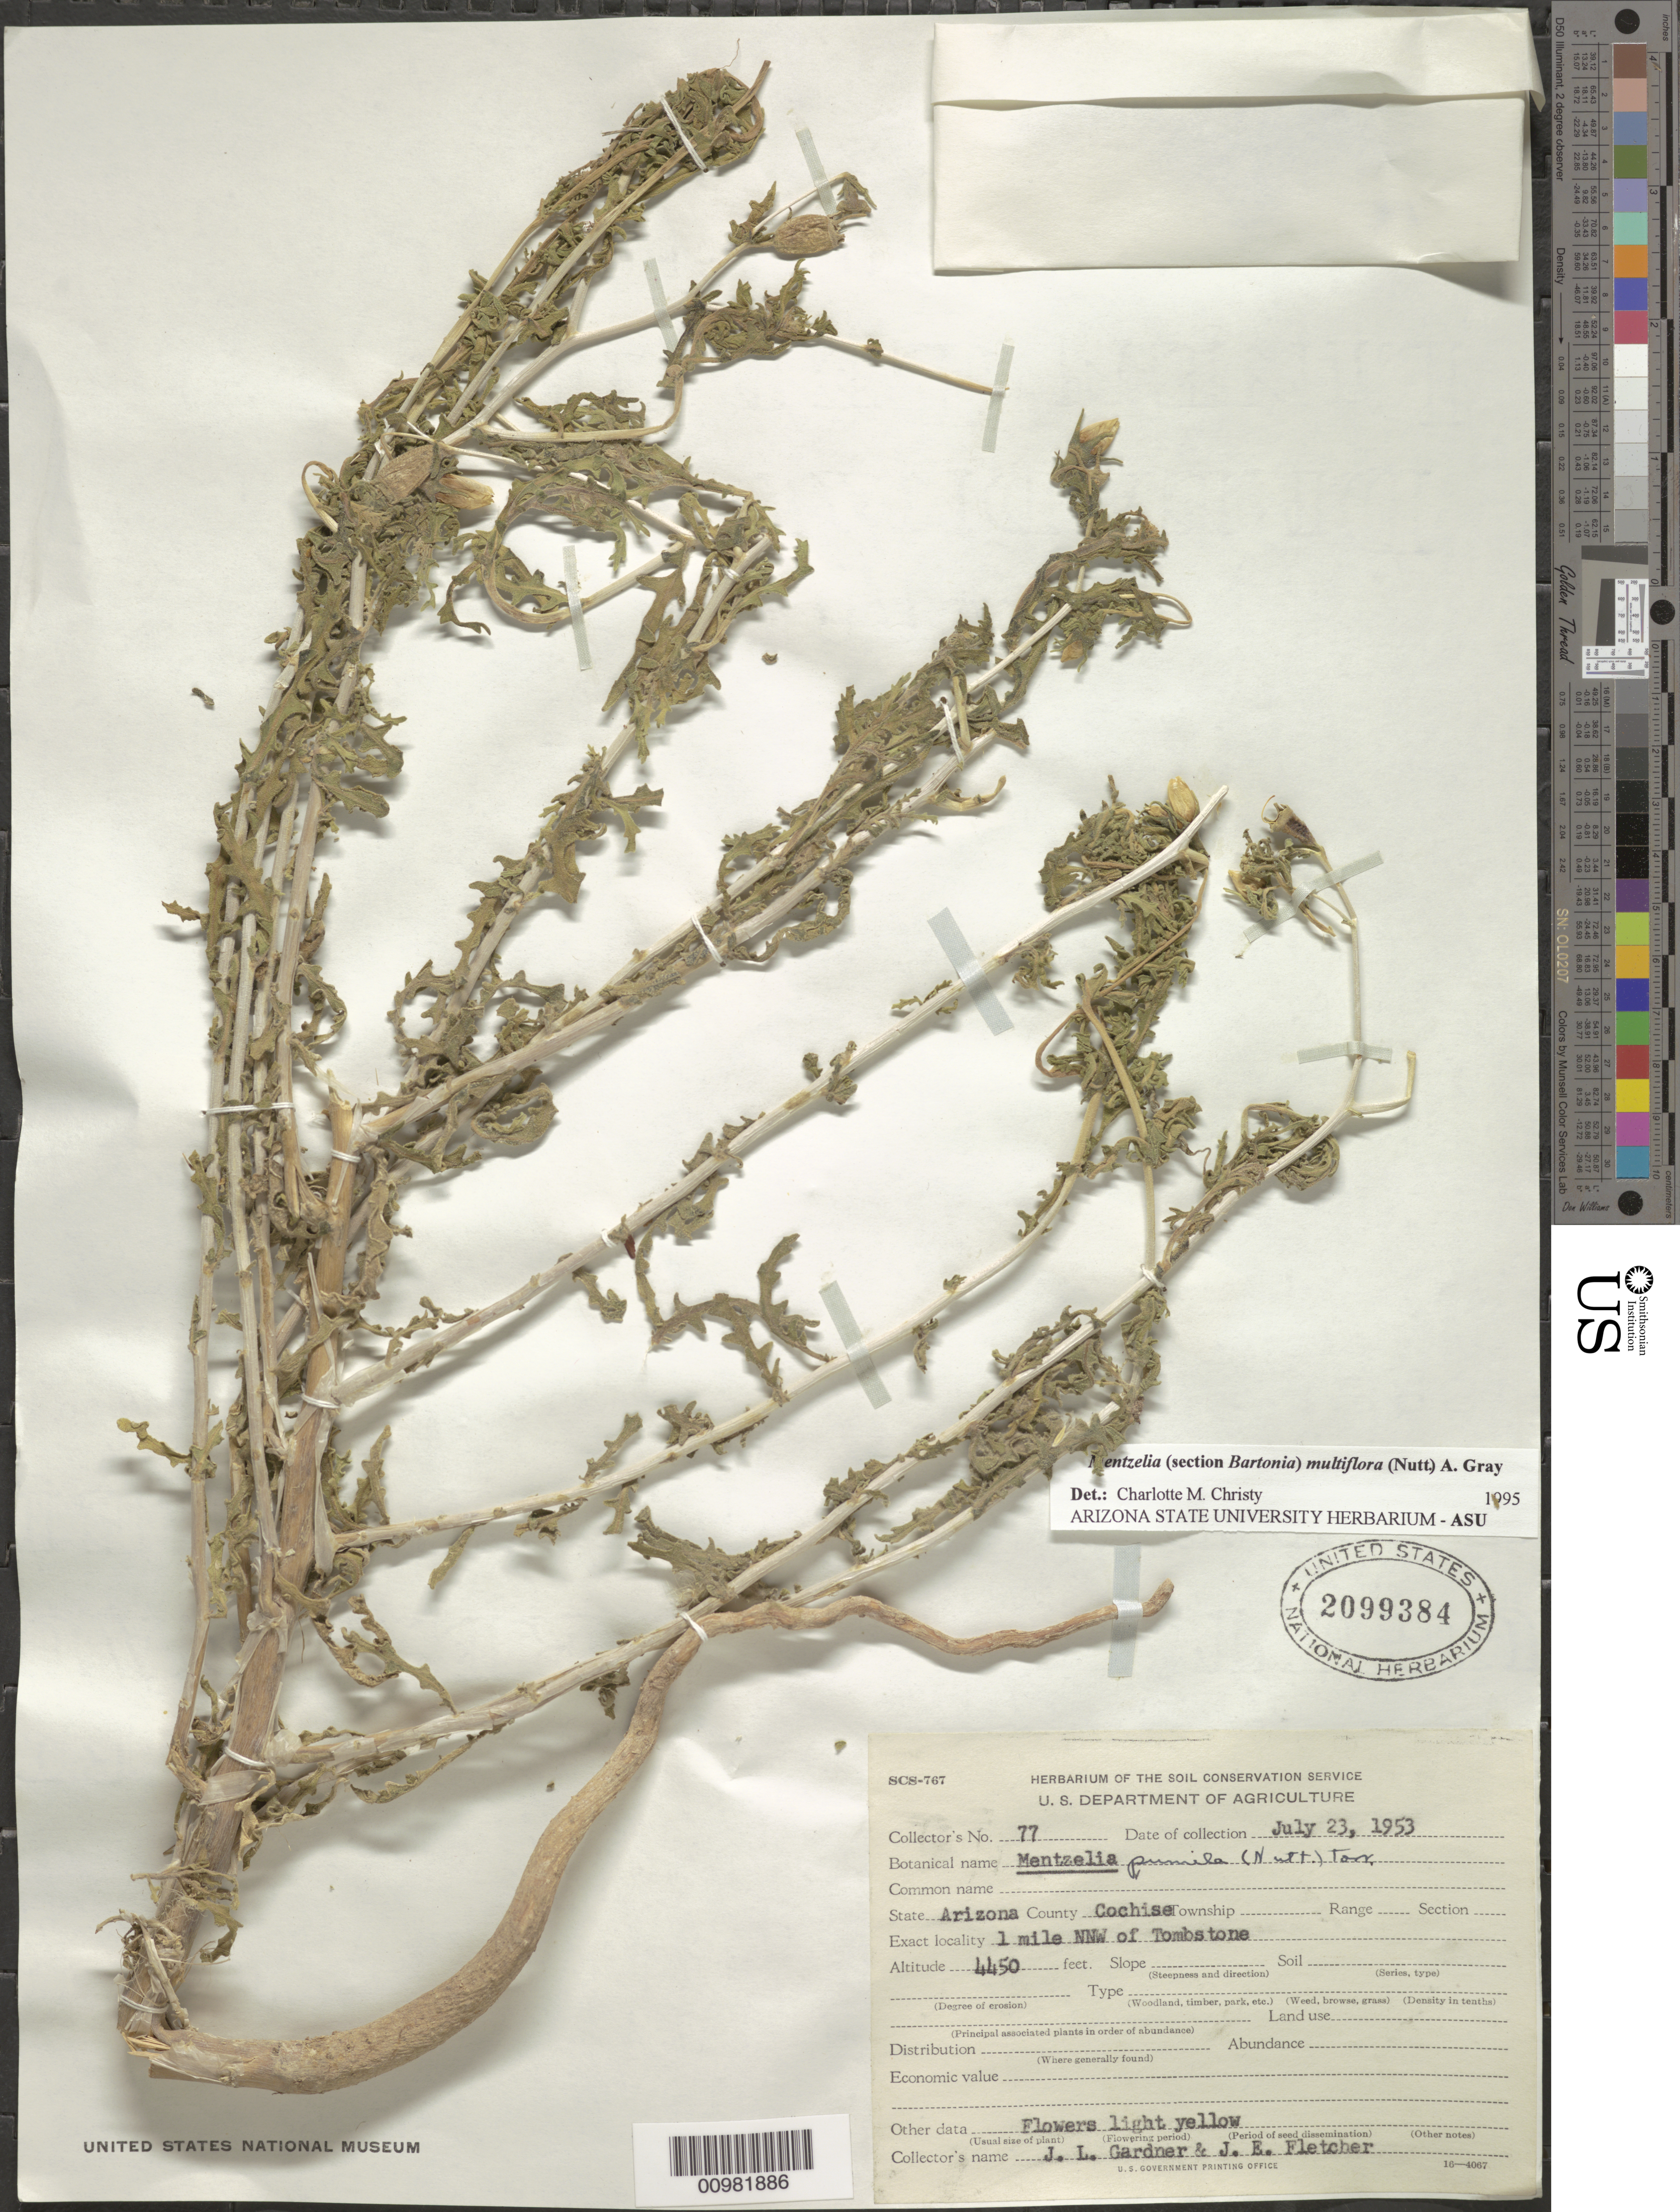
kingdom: Plantae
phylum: Tracheophyta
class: Magnoliopsida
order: Cornales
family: Loasaceae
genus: Mentzelia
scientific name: Mentzelia multiflora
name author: (Nutt.) A. Gray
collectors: J. L. Gardner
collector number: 77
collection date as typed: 23 Jul 1953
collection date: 1953-07-23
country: United States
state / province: Arizona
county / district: Cochise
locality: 1 mi. NW of Tombstone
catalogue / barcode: US 2099384